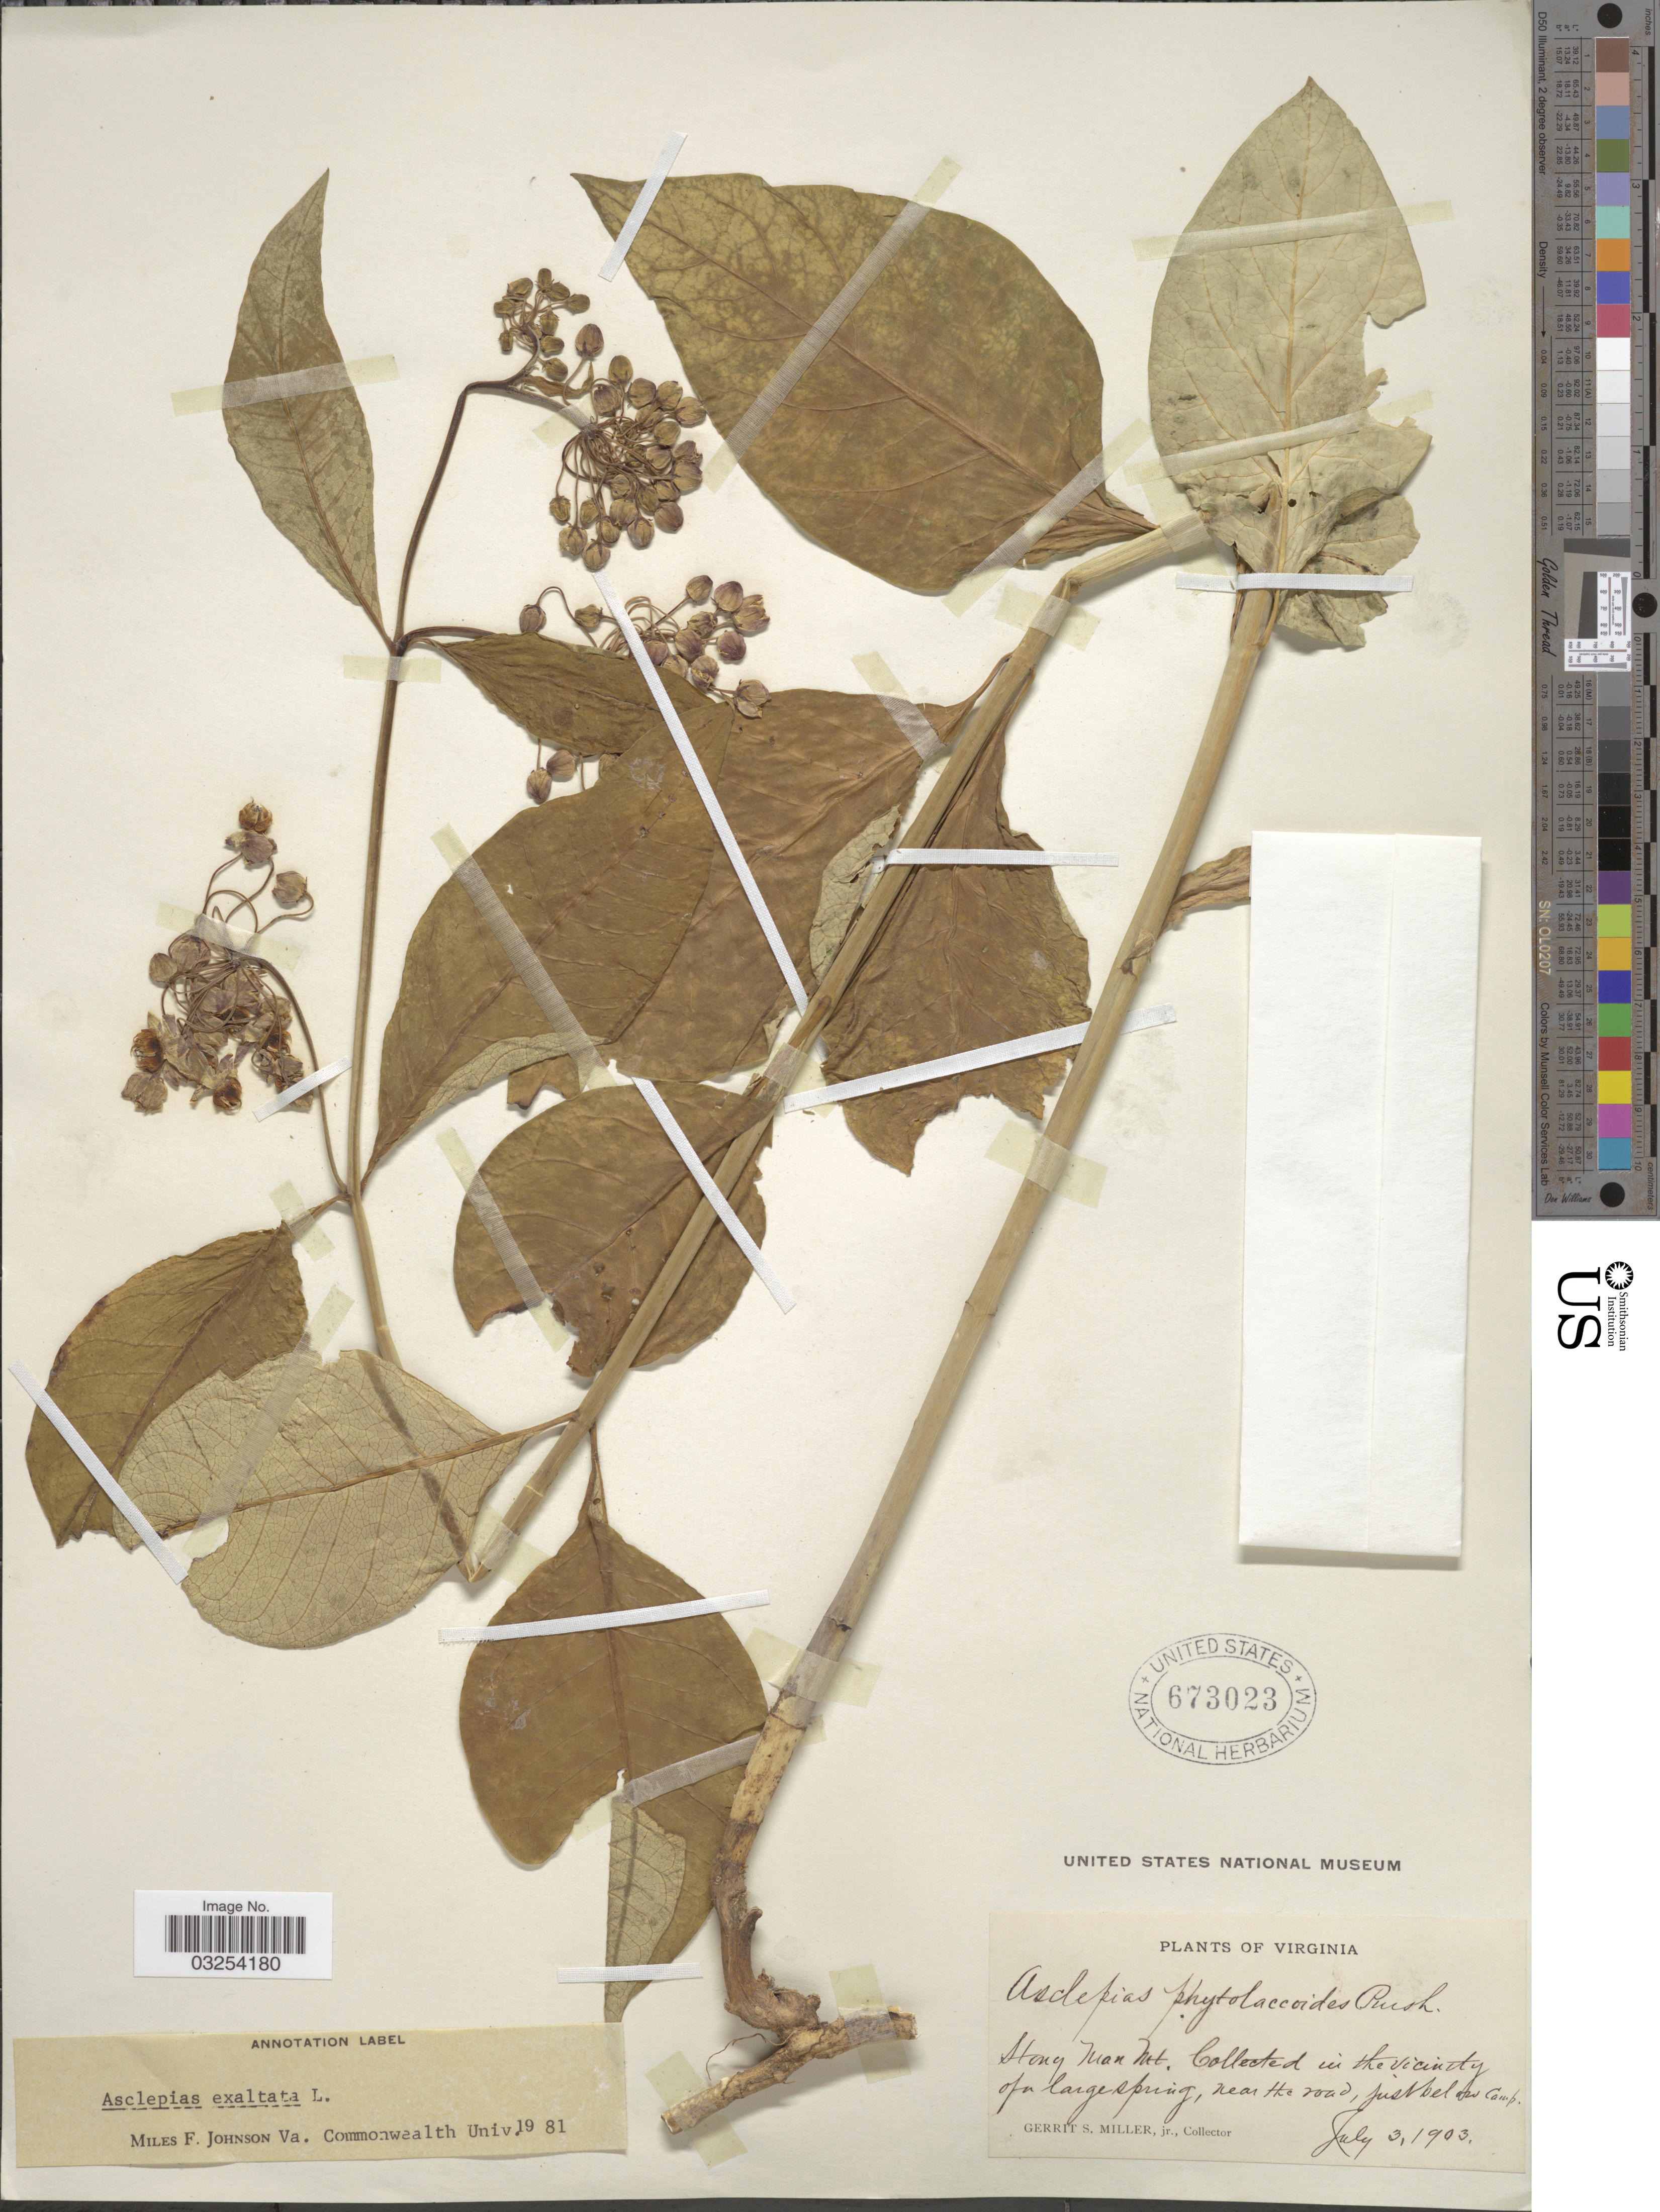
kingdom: Plantae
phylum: Tracheophyta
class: Magnoliopsida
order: Gentianales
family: Apocynaceae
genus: Asclepias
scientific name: Asclepias exaltata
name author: Muhl.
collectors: G. S. Miller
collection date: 1903-07-03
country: United States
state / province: Virginia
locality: Stony Man Mt. In the vicinity of a large spring, near the road, just below camp.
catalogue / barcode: US 673023